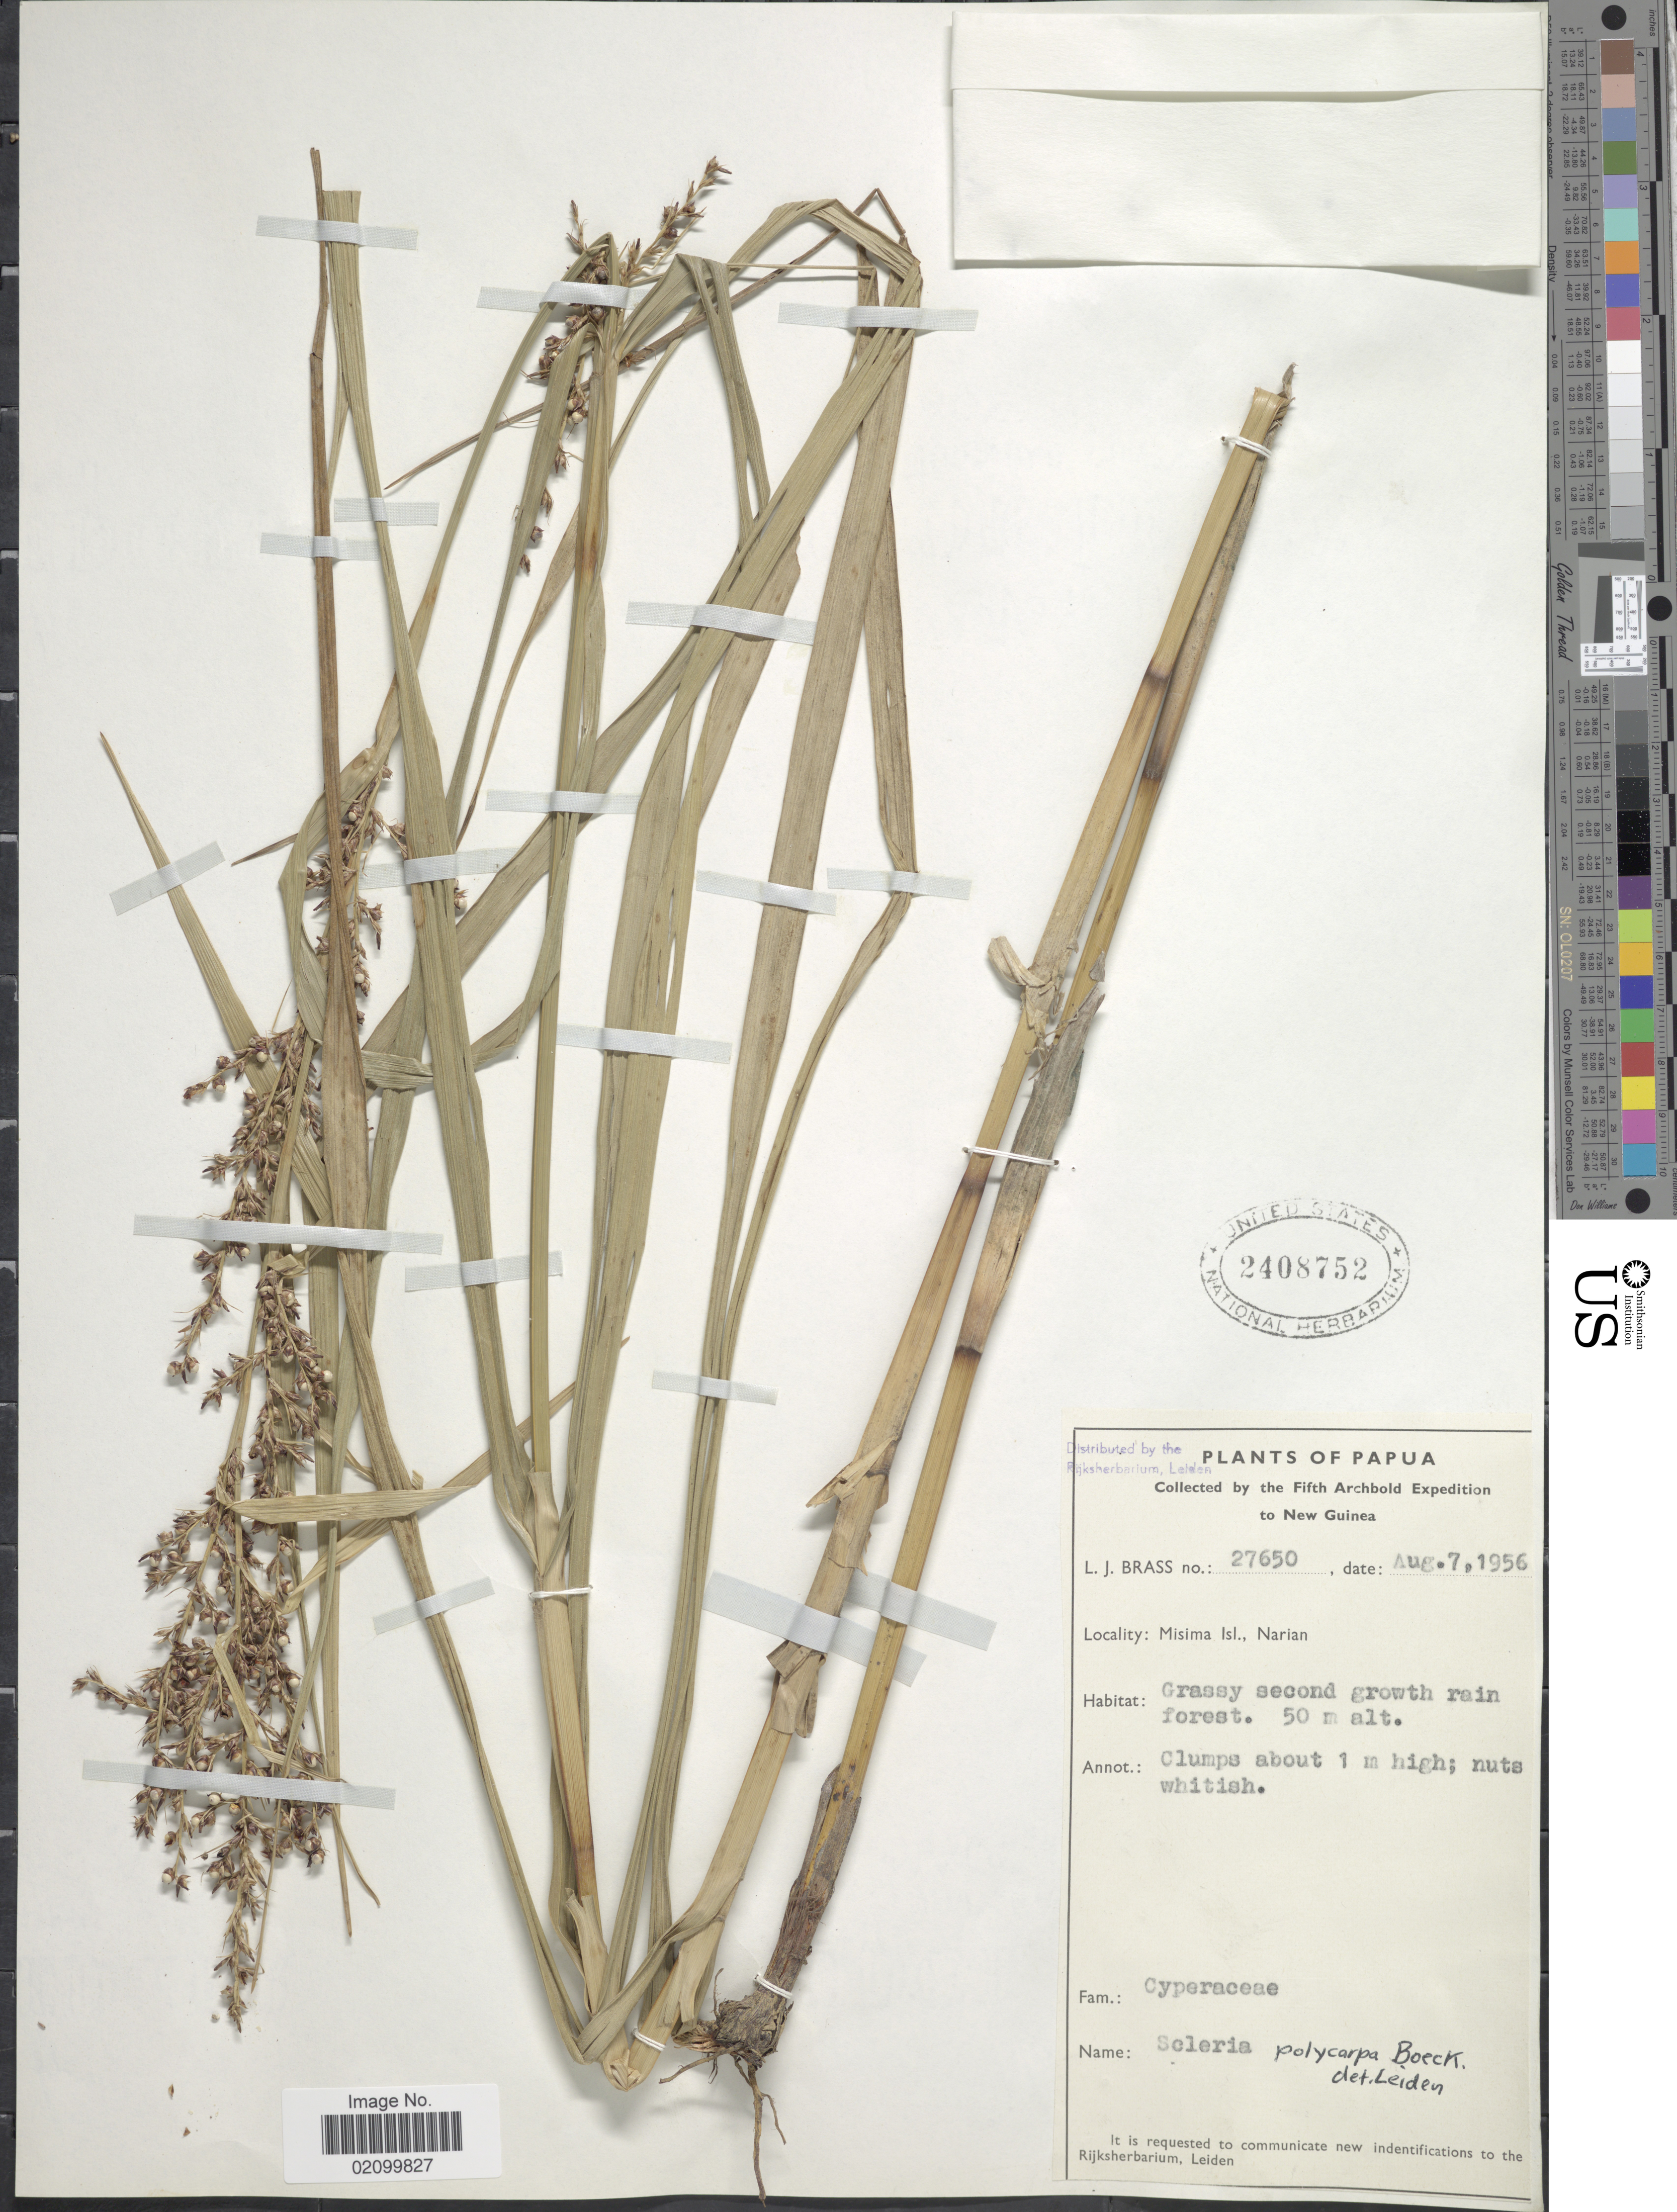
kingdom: Plantae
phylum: Tracheophyta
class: Liliopsida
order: Poales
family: Cyperaceae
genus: Scleria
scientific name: Scleria polycarpa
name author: Boeckeler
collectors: L. J. Brass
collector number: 27650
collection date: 1956-08-07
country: Papua New Guinea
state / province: Milne Bay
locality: Papua, Misima Isl., Narian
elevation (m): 50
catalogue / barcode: US 2408752